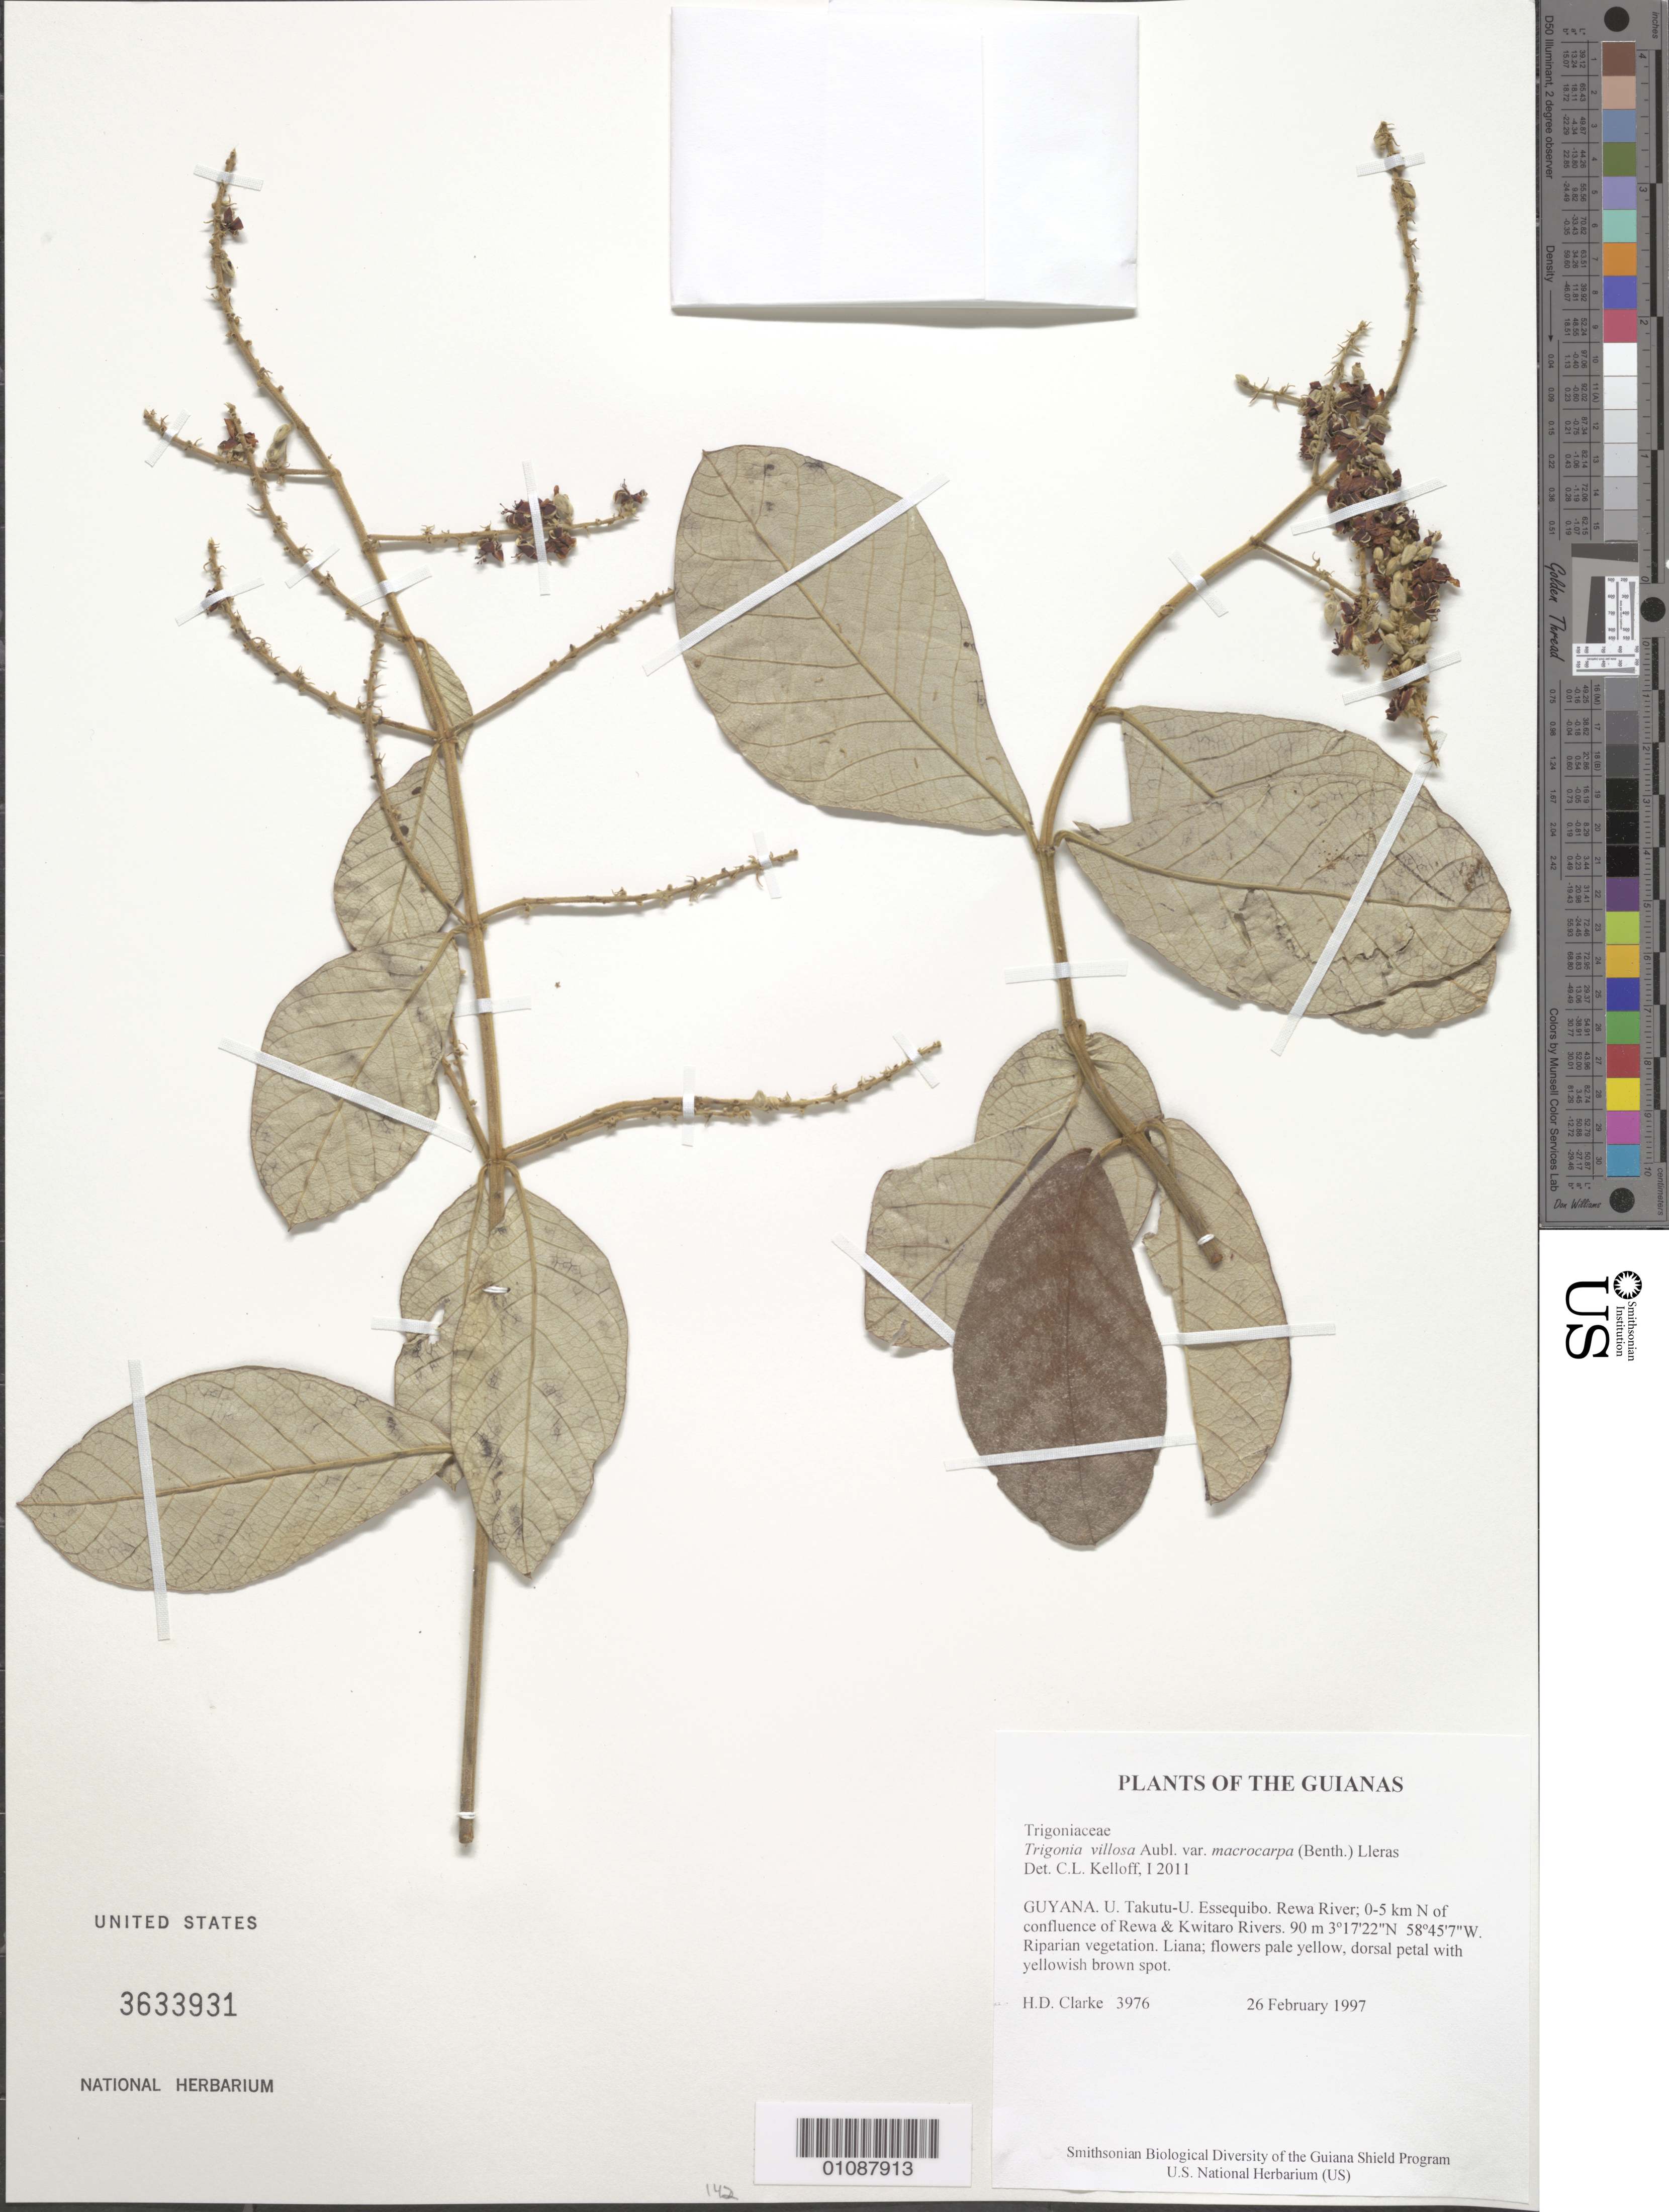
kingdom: Plantae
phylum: Tracheophyta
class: Magnoliopsida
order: Malpighiales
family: Trigoniaceae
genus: Trigonia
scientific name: Trigonia villosa var. macrocarpa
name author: (Benth.) Lleras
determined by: Kelloff, Carol L., (US), Smithsonian Institution - National Museum of Natural History (UNITED STATES)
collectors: H. D. Clarke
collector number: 3976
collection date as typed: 26 February 1997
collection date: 1997-02-26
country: Guyana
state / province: U. Takutu-U. Essequibo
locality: Rewa River; 0-5 km N of confluence of Rewa & Kwitaro Rivers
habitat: Riparian vegetation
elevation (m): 90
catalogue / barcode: US 3633931